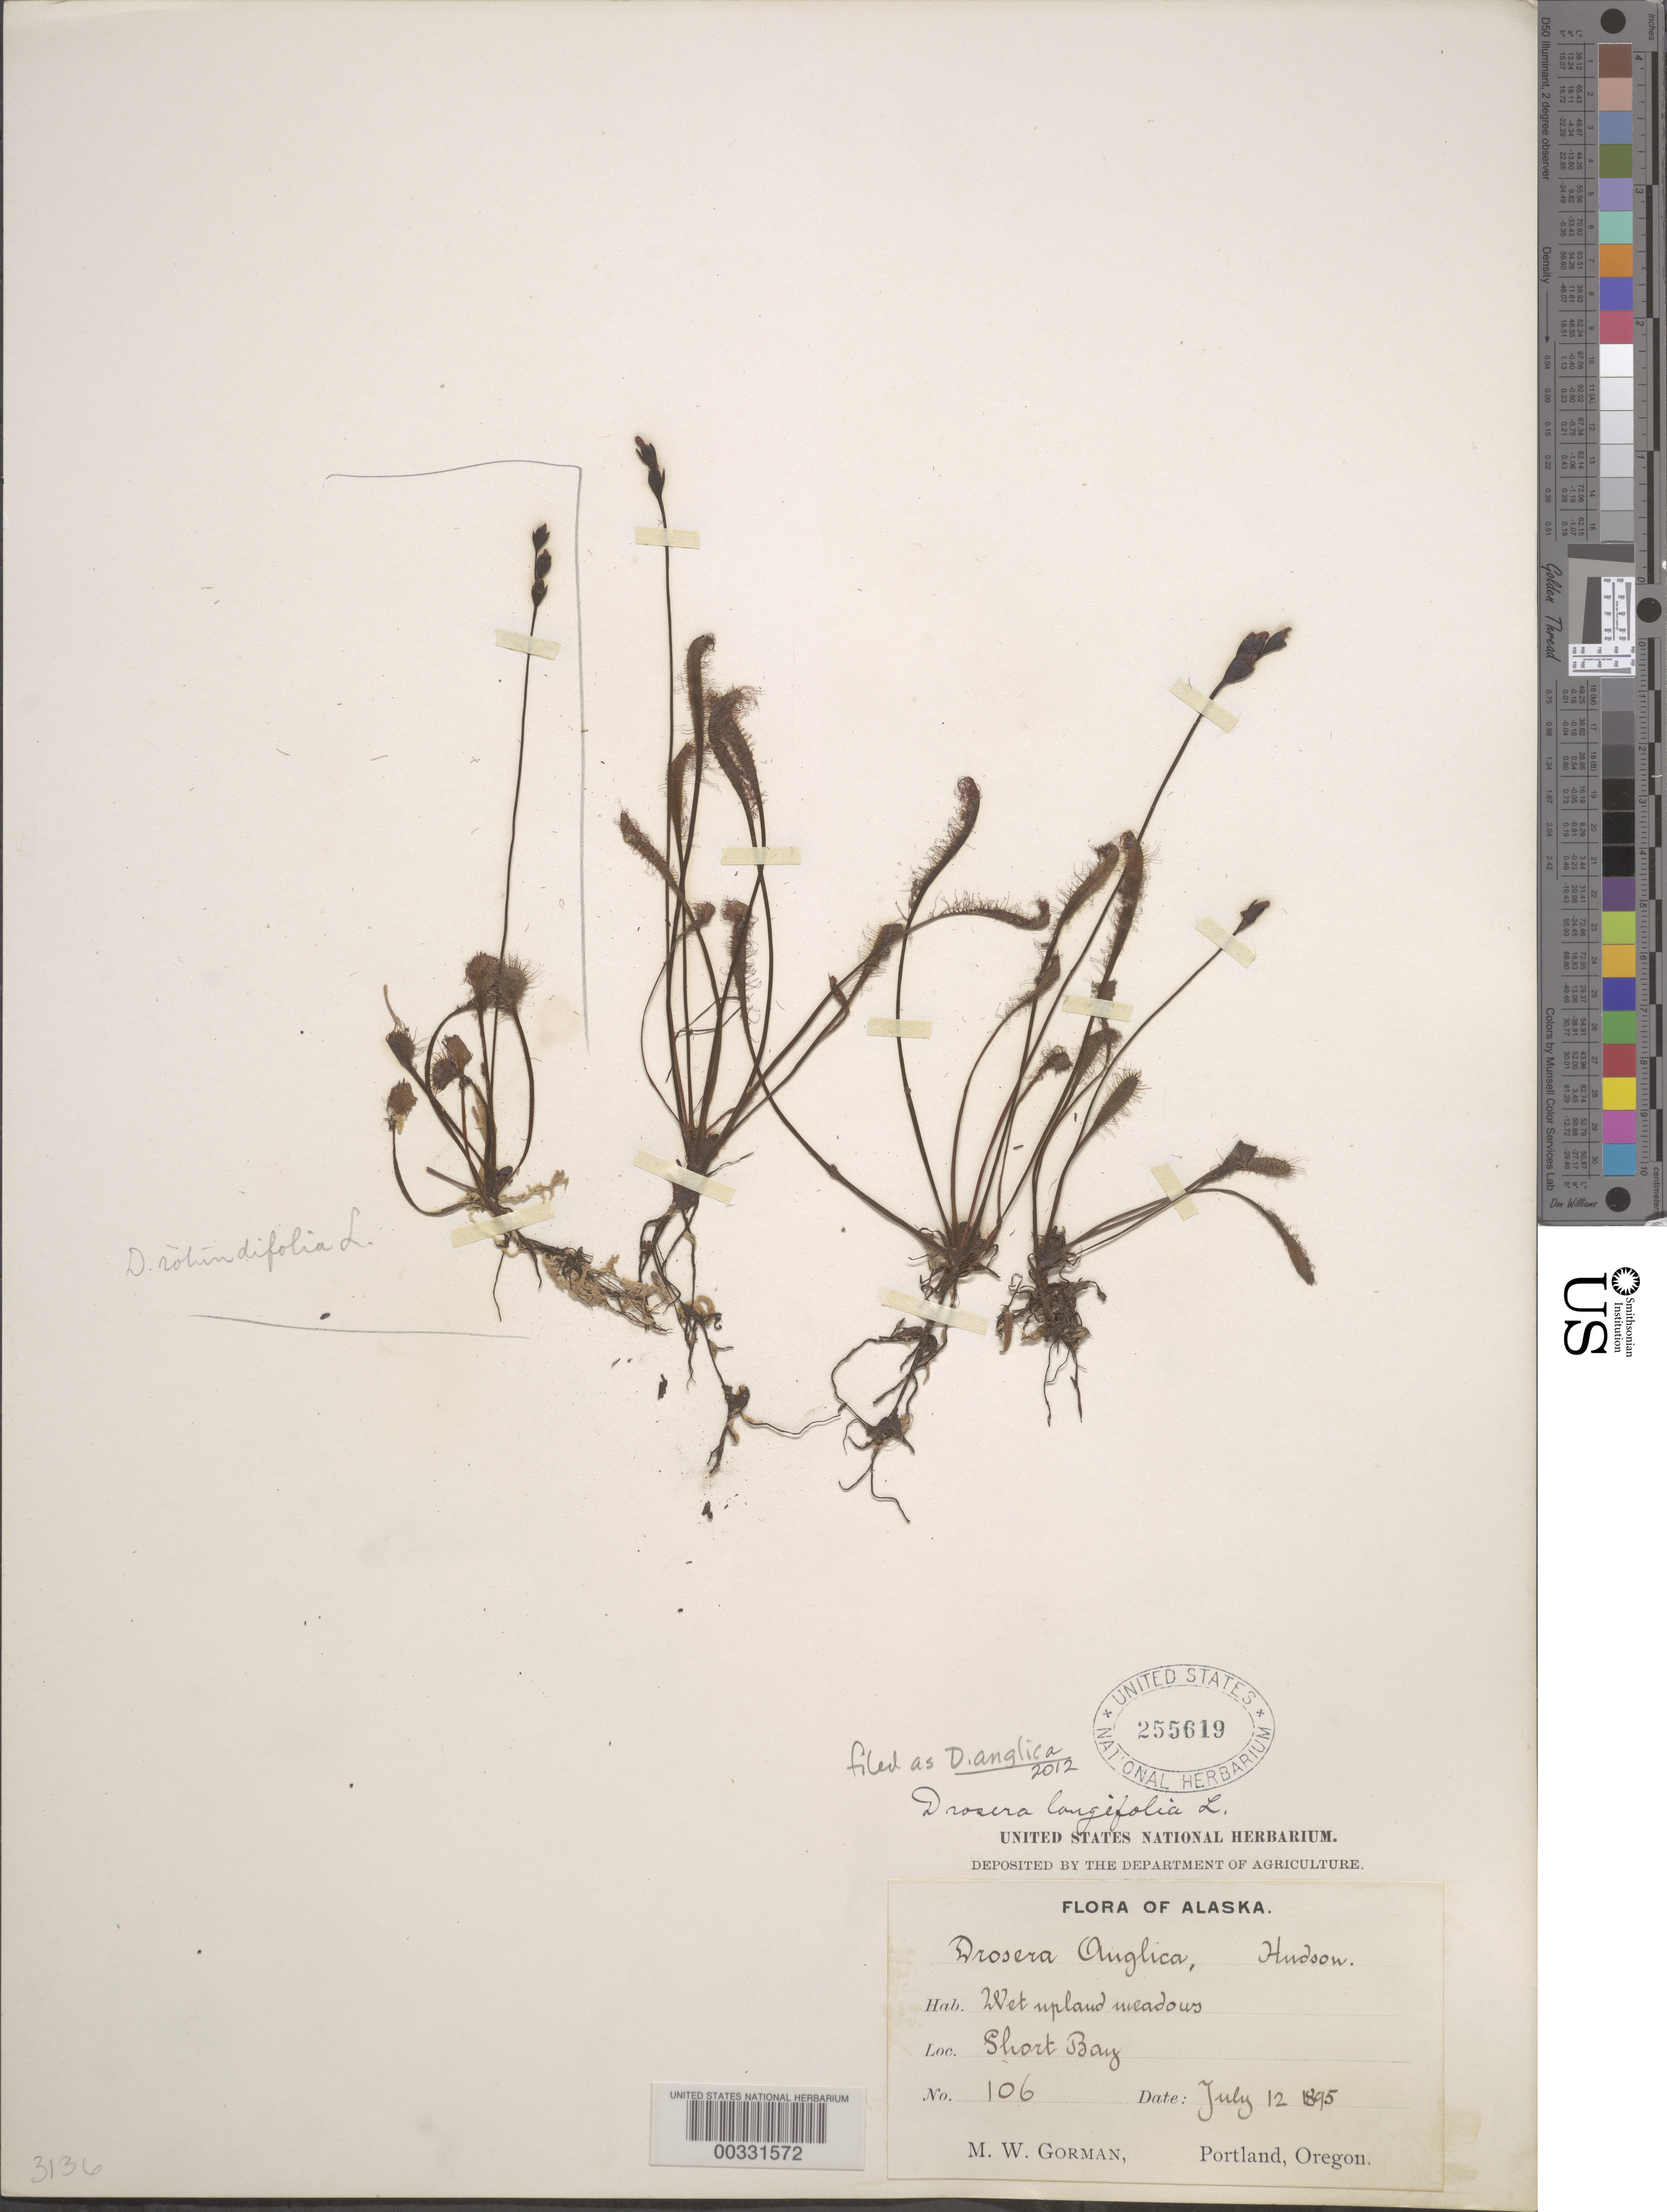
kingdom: Plantae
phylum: Tracheophyta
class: Magnoliopsida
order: Caryophyllales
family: Droseraceae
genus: Drosera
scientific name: Drosera anglica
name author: Huds.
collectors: M. W. Gorman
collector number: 106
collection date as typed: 12 Jul 1895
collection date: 1895-07-12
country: United States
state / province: Alaska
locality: Short bay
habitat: Wet upland meadows.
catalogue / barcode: US 255619